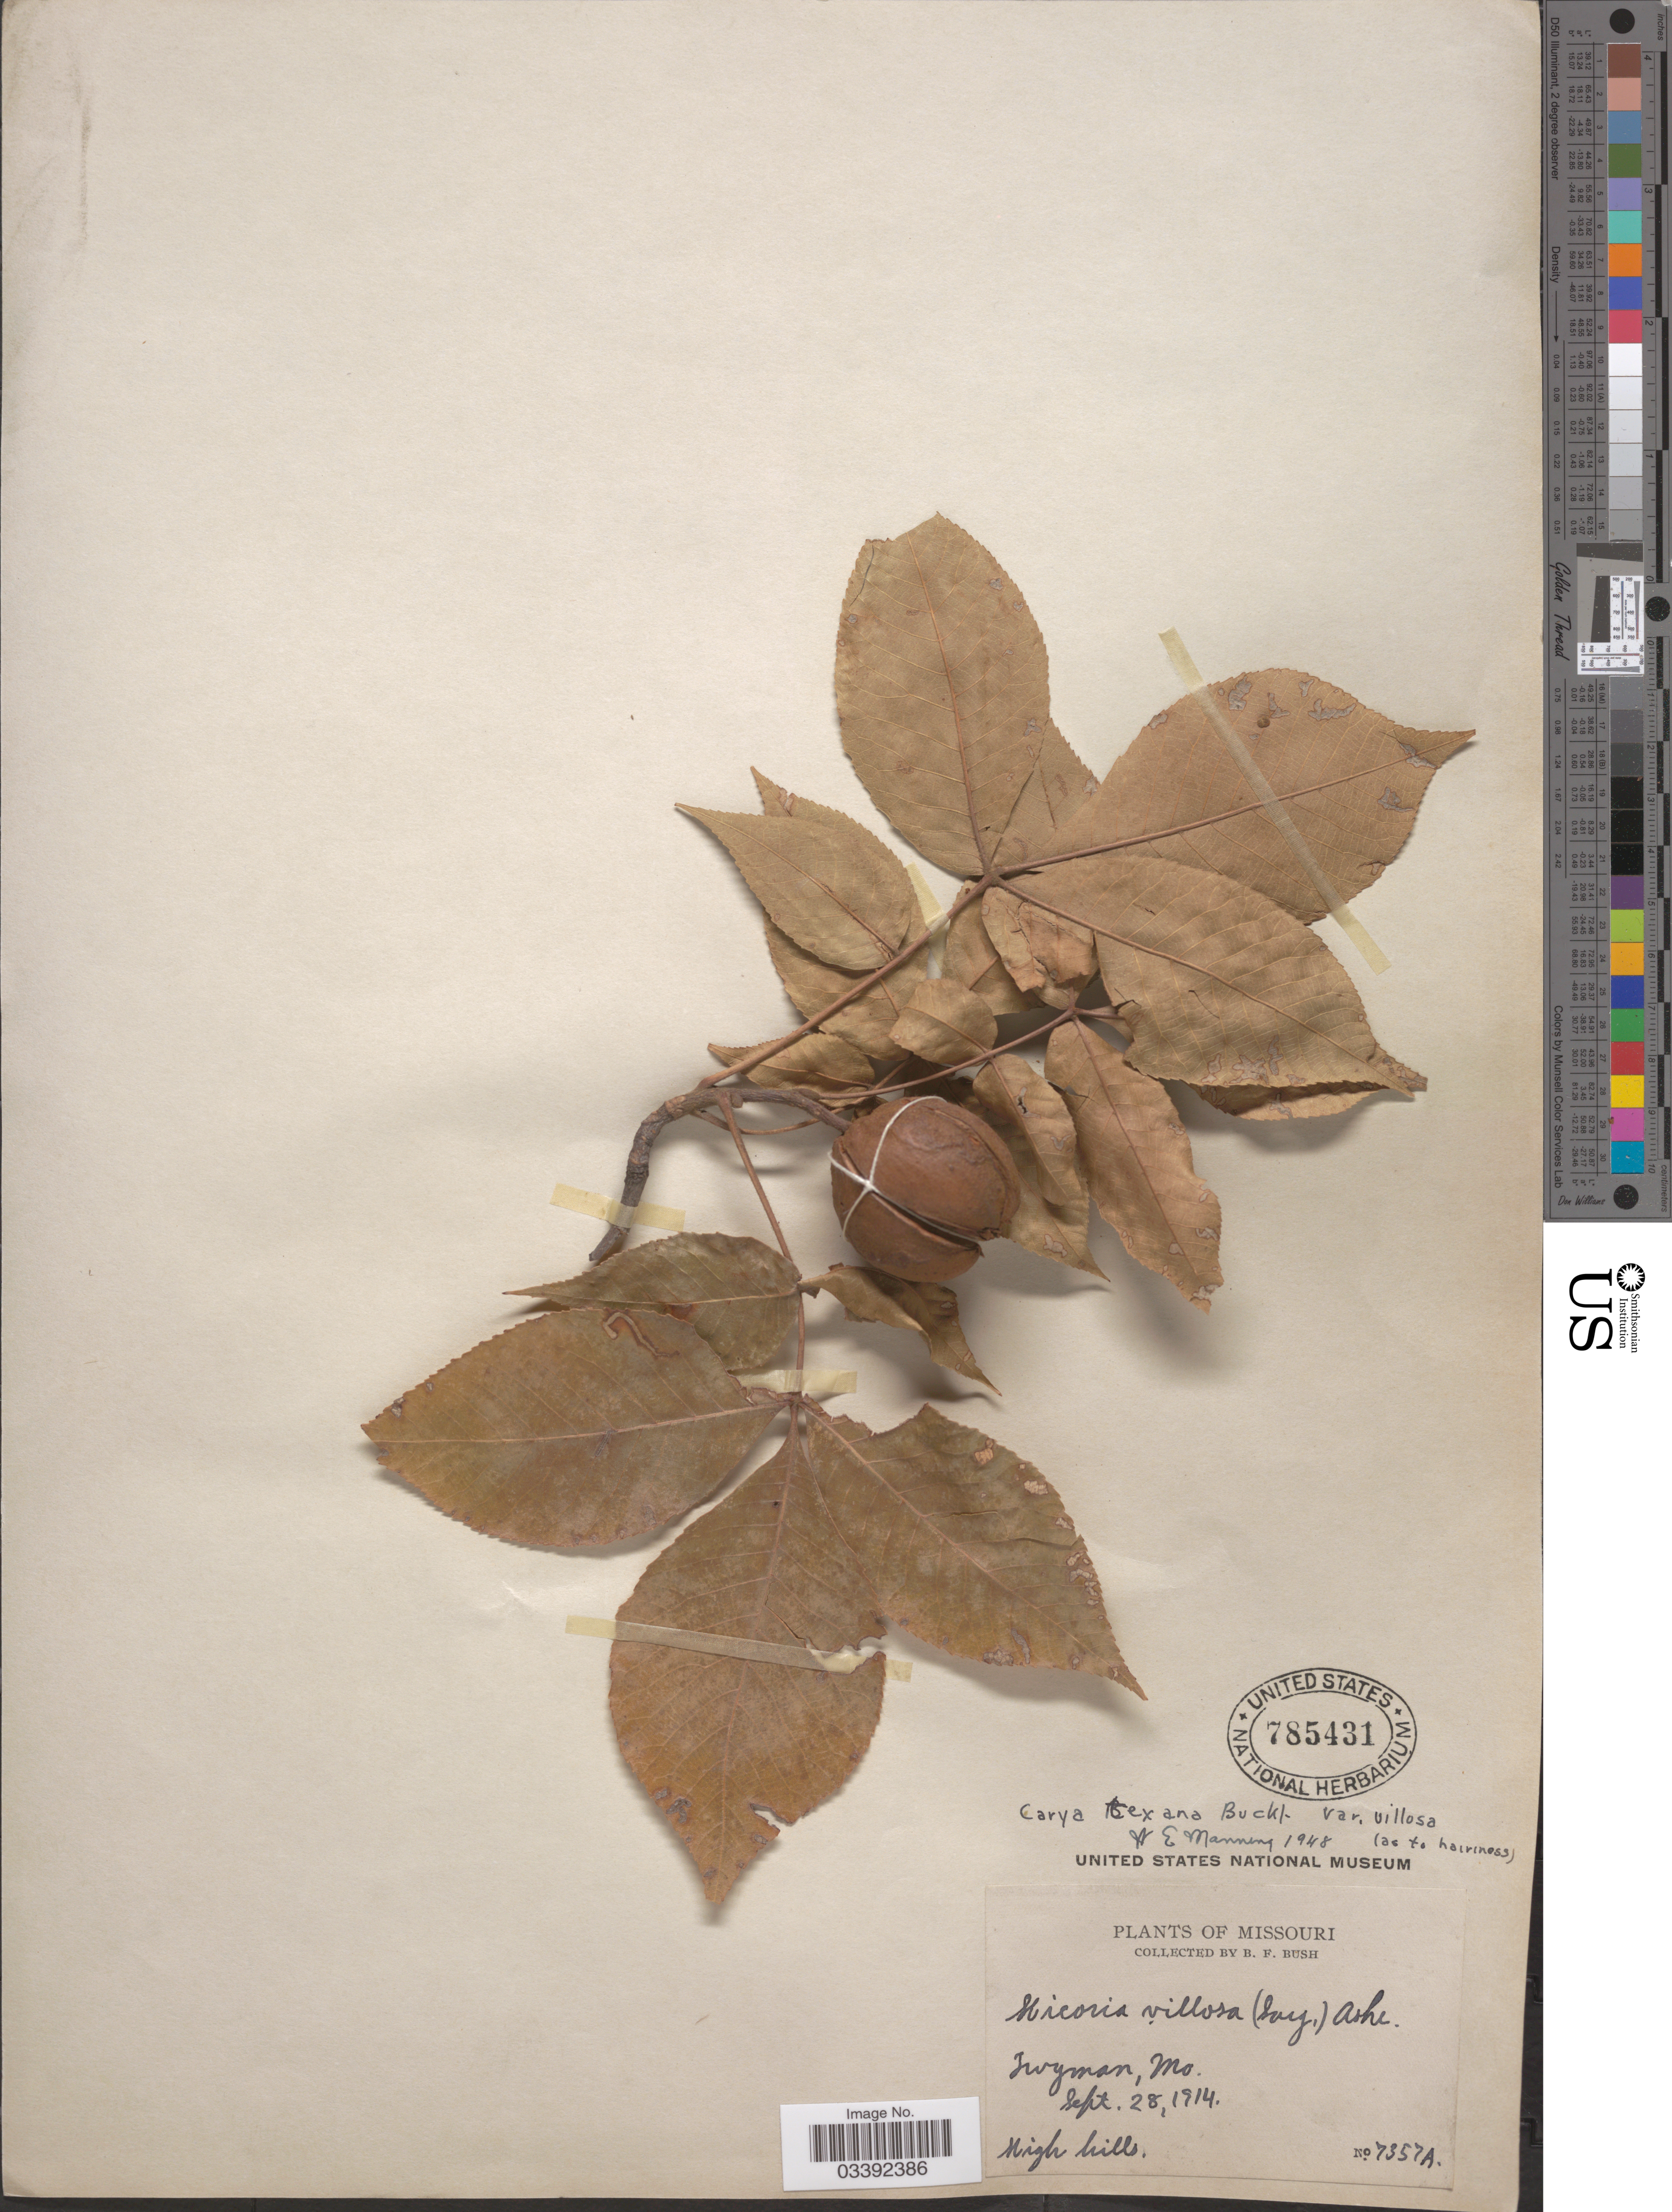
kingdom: Plantae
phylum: Tracheophyta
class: Magnoliopsida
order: Fagales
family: Juglandaceae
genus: Carya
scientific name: Carya texana var. villosa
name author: (Sarg.) Little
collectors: B. F. Bush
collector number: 7357 A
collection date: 1914-09-28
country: United States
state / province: Missouri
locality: Twyman.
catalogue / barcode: US 785431